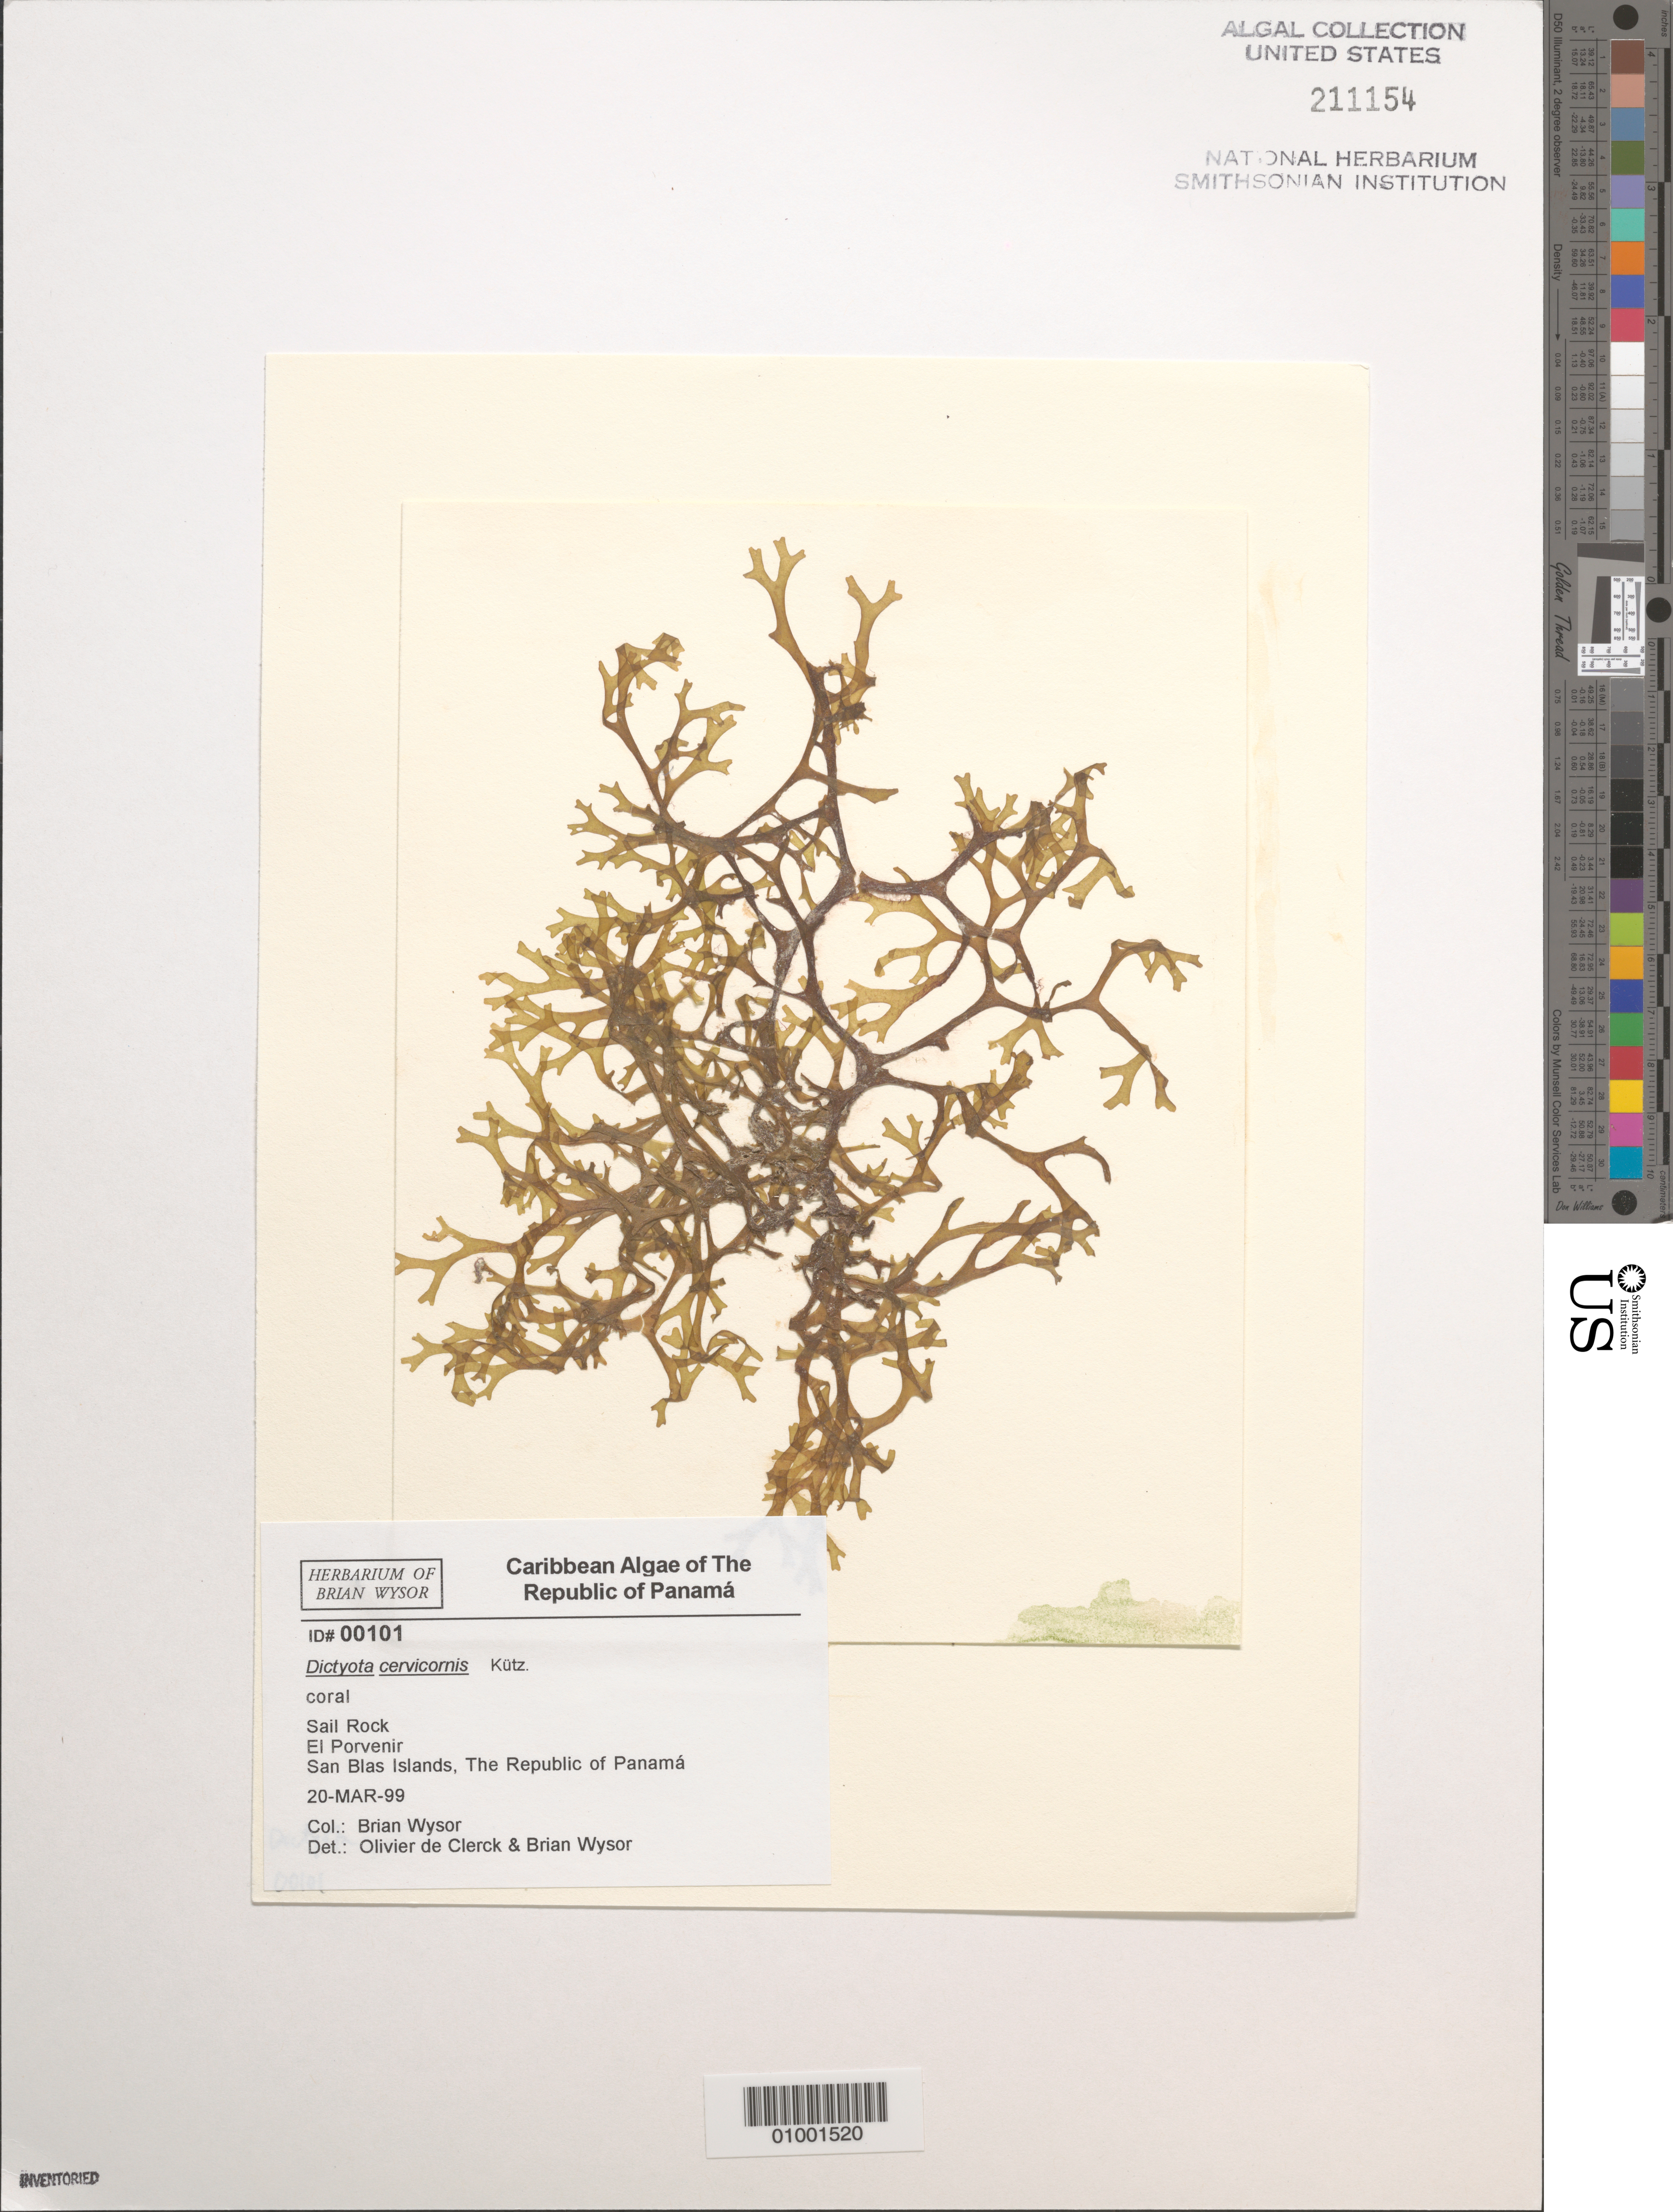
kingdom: Chromista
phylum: Ochrophyta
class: Phaeophyceae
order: Dictyotales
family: Dictyotaceae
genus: Dictyota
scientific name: Dictyota cervicornis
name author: Kütz.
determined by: de Clerck, O.; Wysor, B.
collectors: B. Wysor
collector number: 00101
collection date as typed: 20 Mar 1999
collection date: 1999-03-20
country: Panama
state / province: Kuna Yala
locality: Sail Rock, El Porvenir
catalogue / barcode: US 211154